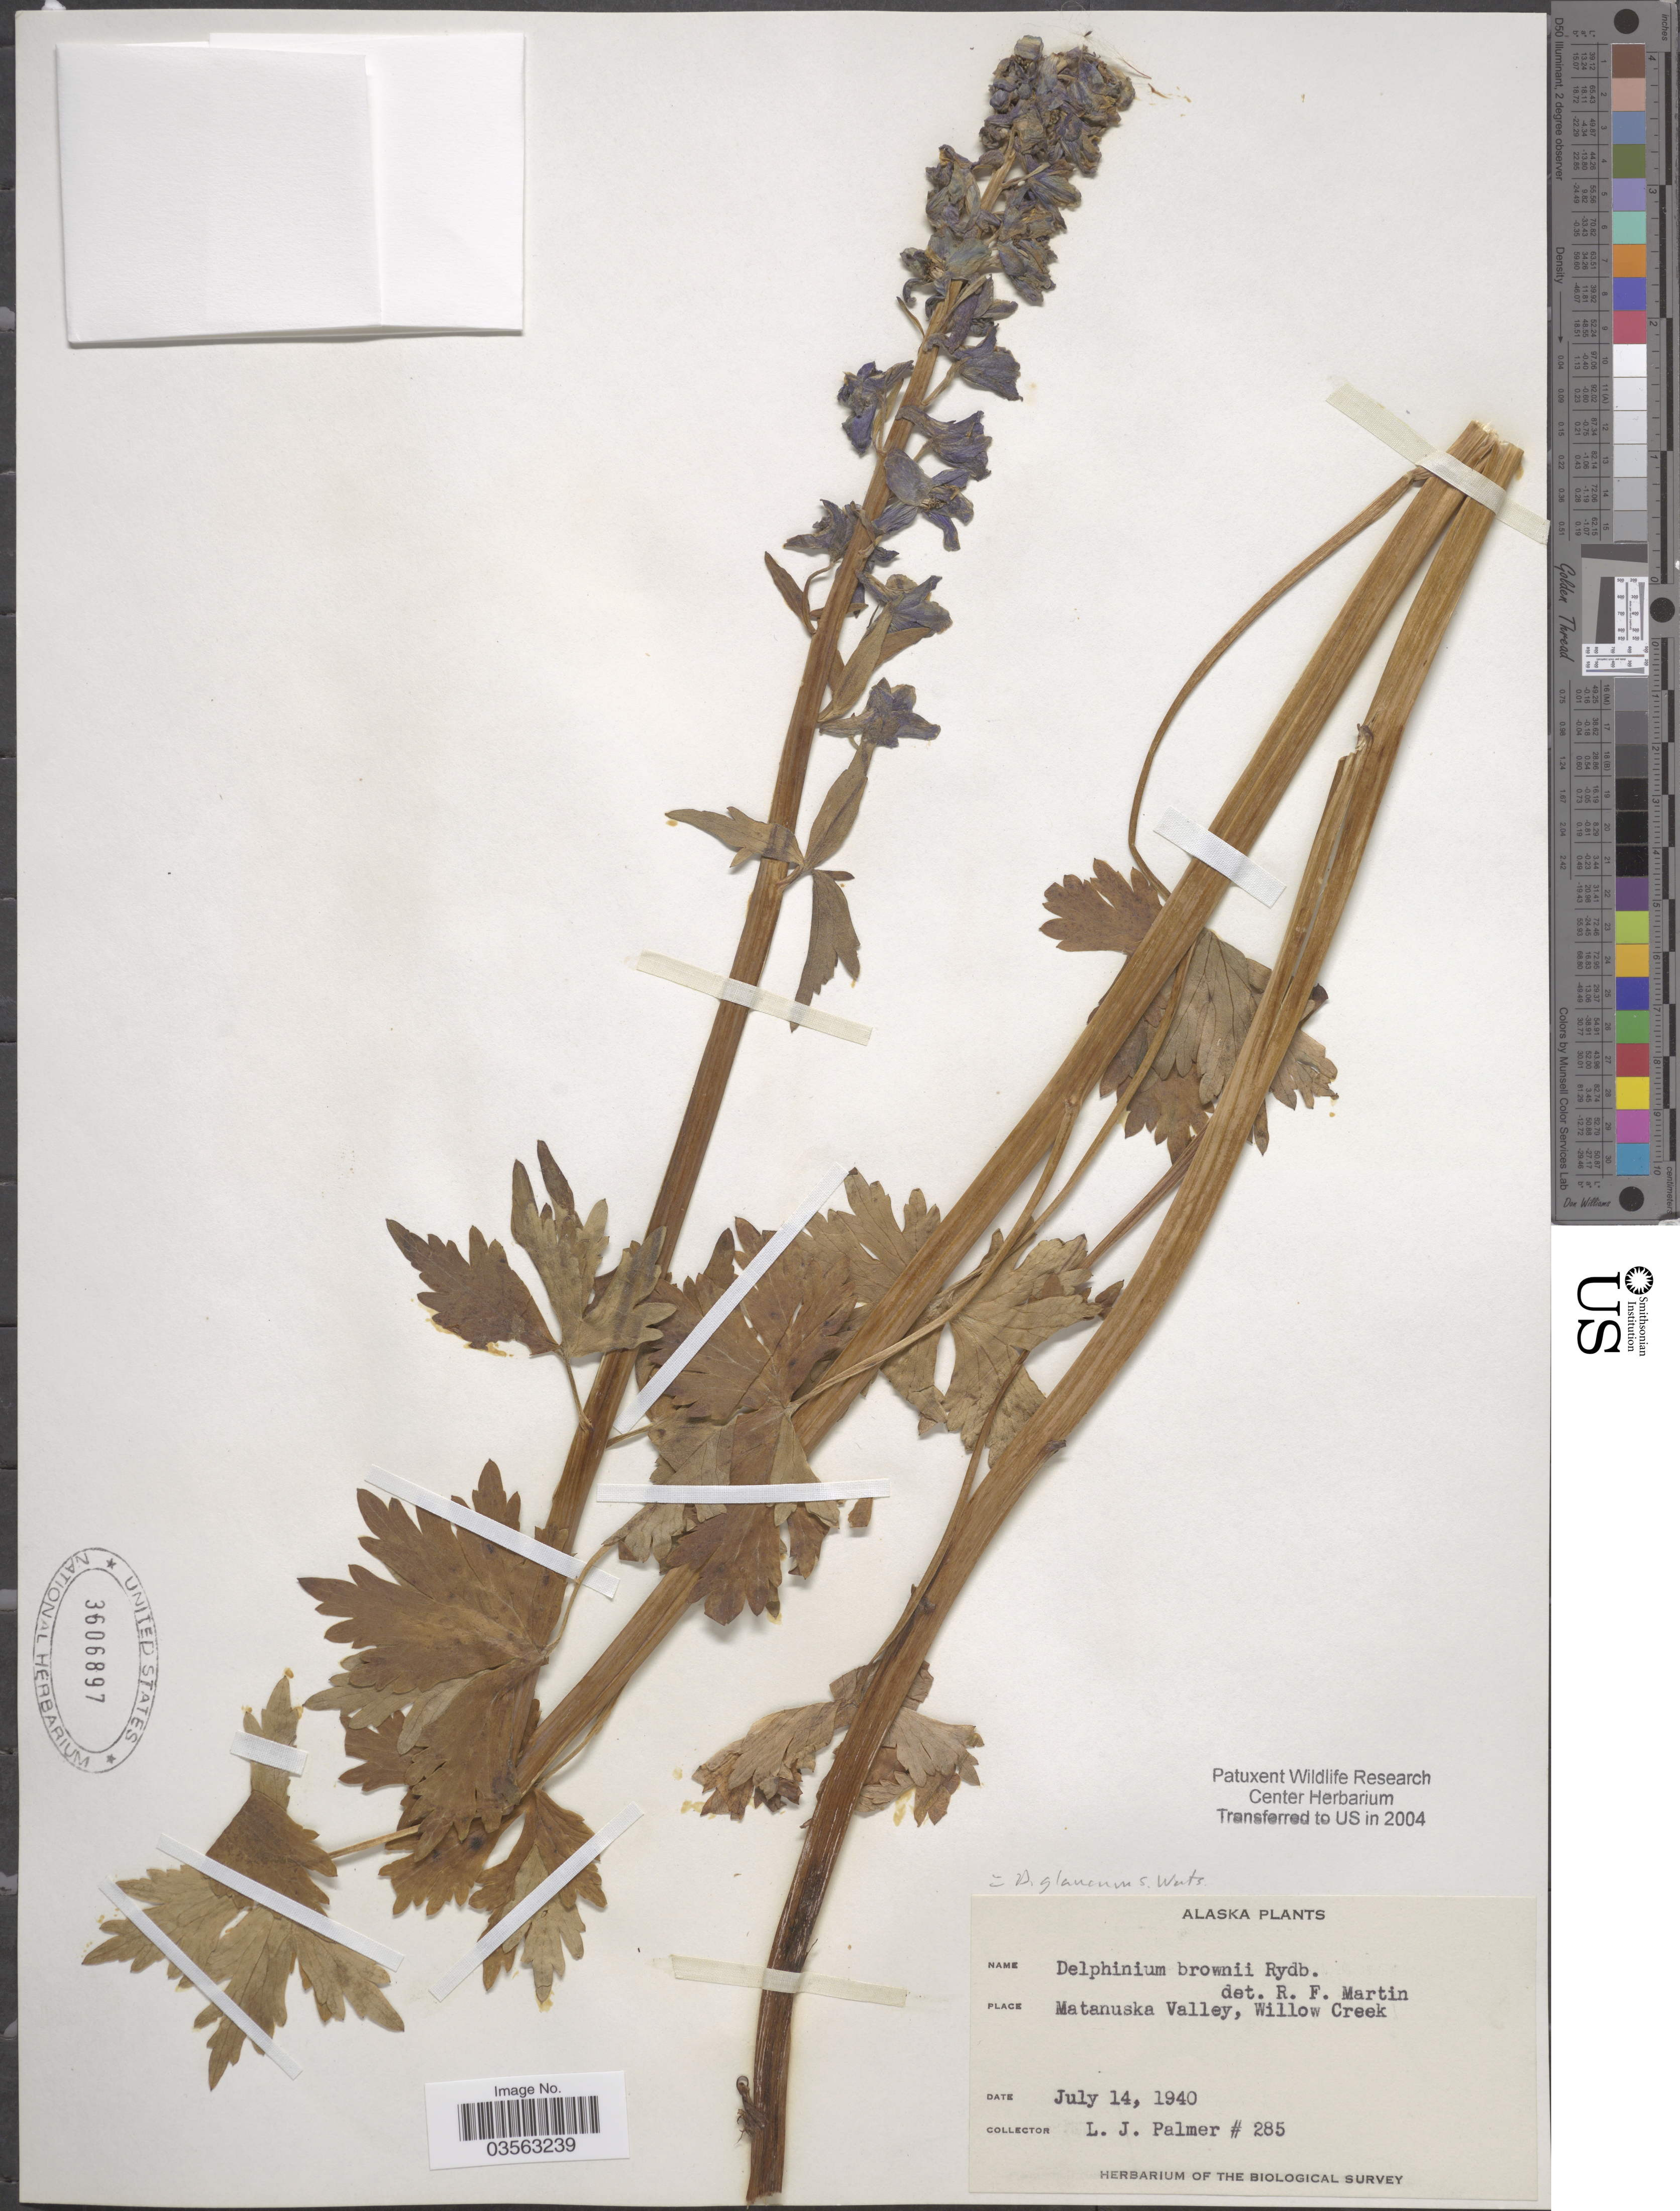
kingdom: Plantae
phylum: Tracheophyta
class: Magnoliopsida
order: Ranunculales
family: Ranunculaceae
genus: Delphinium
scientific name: Delphinium glaucum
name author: S. Watson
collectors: L. J. Palmer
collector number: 285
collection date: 1940-07-14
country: United States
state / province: Alaska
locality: Matanuska Valley, Willow Creek.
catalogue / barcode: US 3606897